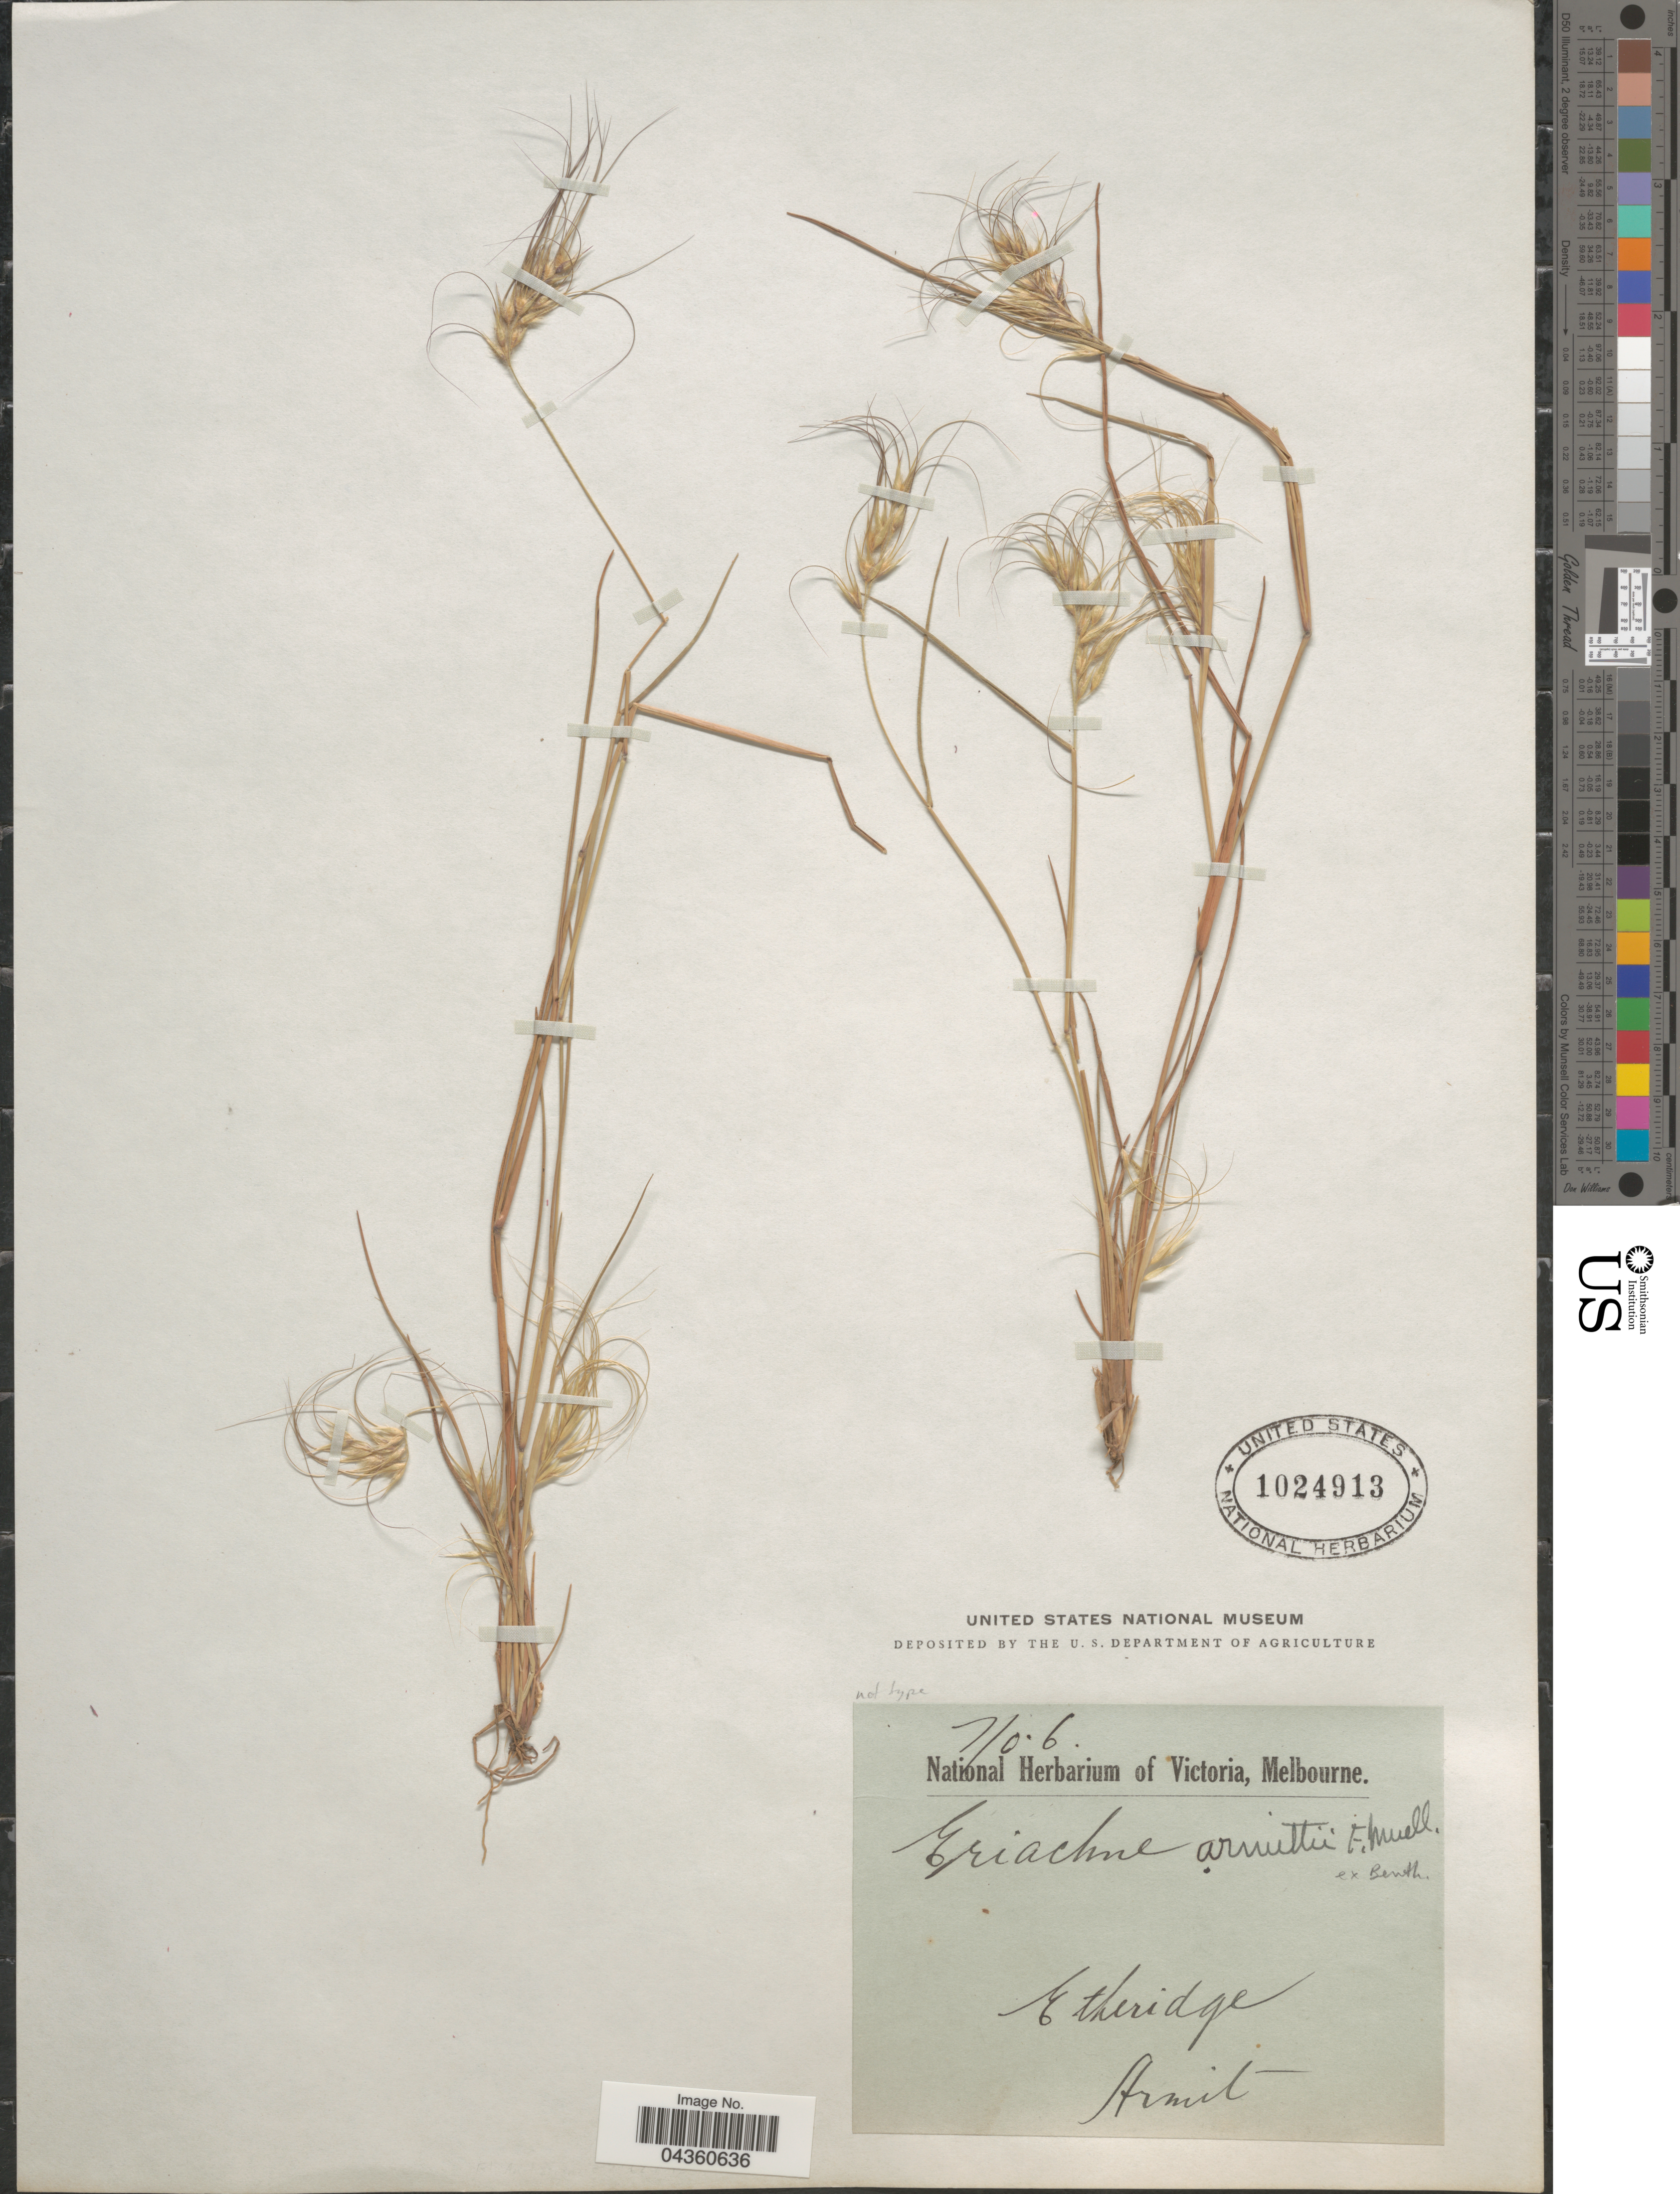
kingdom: Plantae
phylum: Tracheophyta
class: Liliopsida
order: Poales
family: Poaceae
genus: Eriachne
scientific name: Eriachne armitii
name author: F. Muell. ex Benth.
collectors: Armit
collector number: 6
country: Australia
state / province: Queensland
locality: Etheridge.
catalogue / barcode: US 1024913